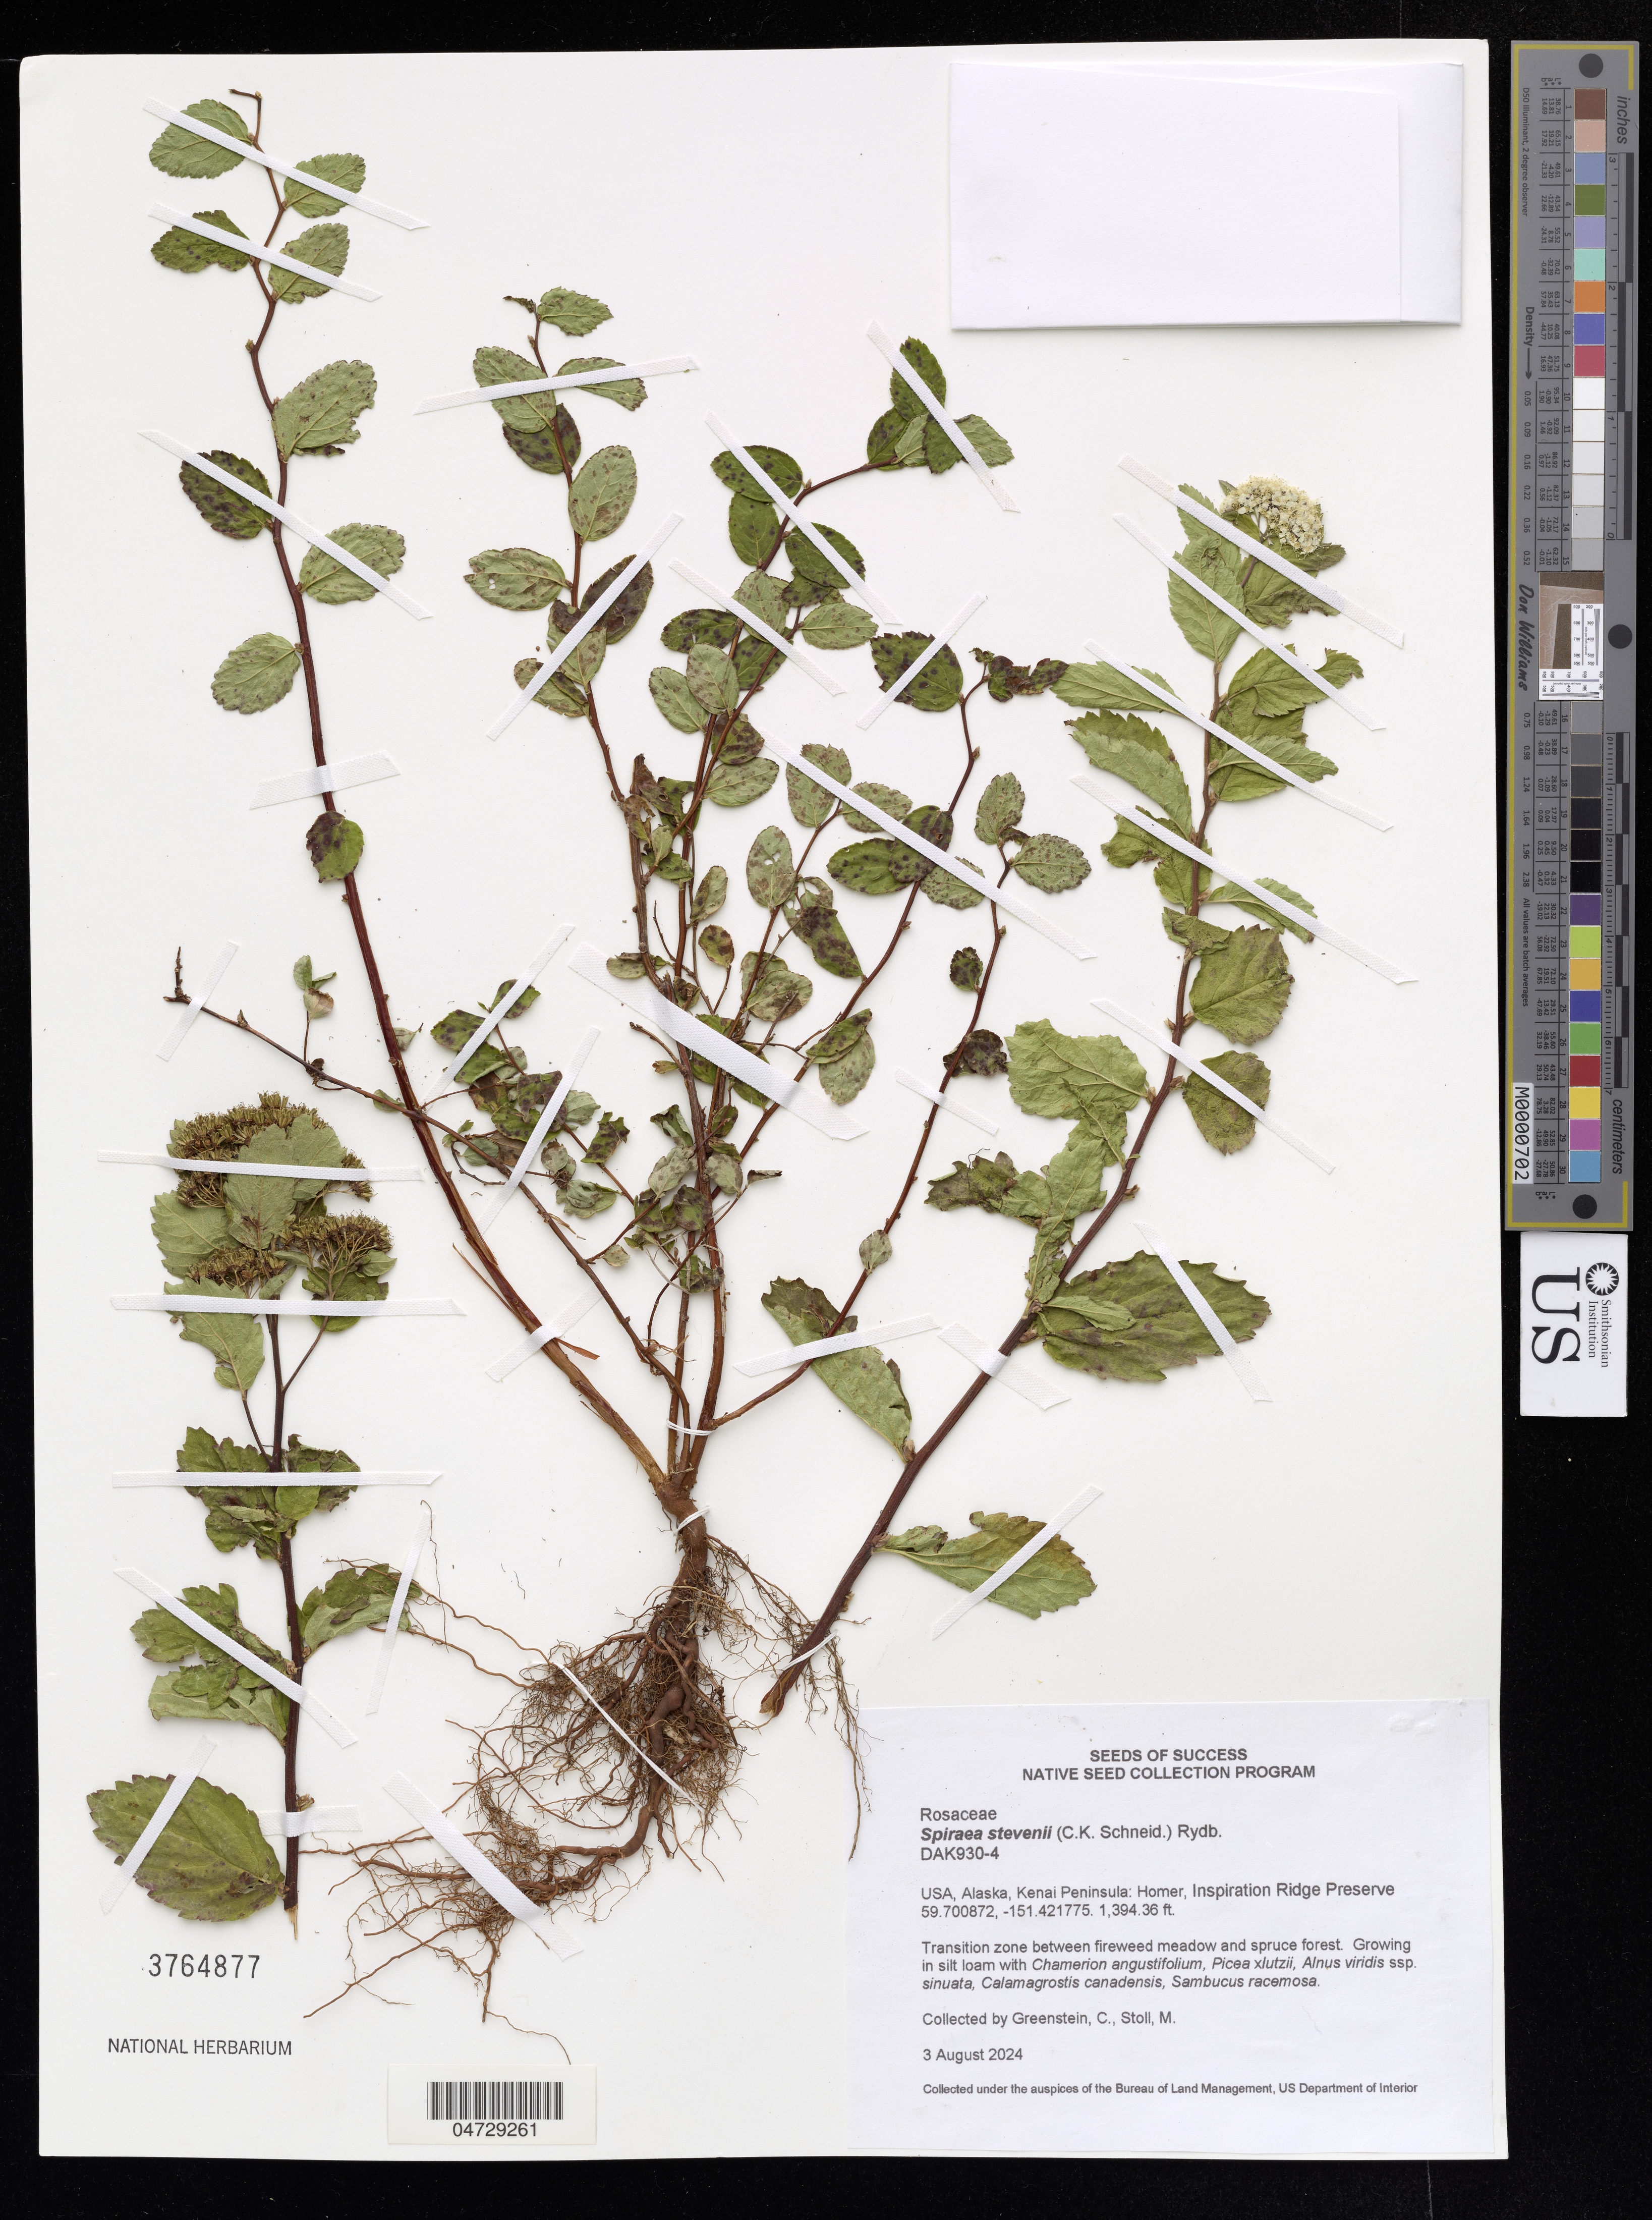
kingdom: Plantae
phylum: Tracheophyta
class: Magnoliopsida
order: Rosales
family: Rosaceae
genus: Spiraea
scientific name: Spiraea stevenii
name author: (C.K. Schneid.) Rydb.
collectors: C. Greenstein & M. Stoll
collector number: DAK930-a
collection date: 2024-08-03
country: United States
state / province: Alaska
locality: USA, Alaska, Kenai Peninsula: Homer, Inspiration Ridge Preserve.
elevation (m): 425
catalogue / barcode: US 3764877